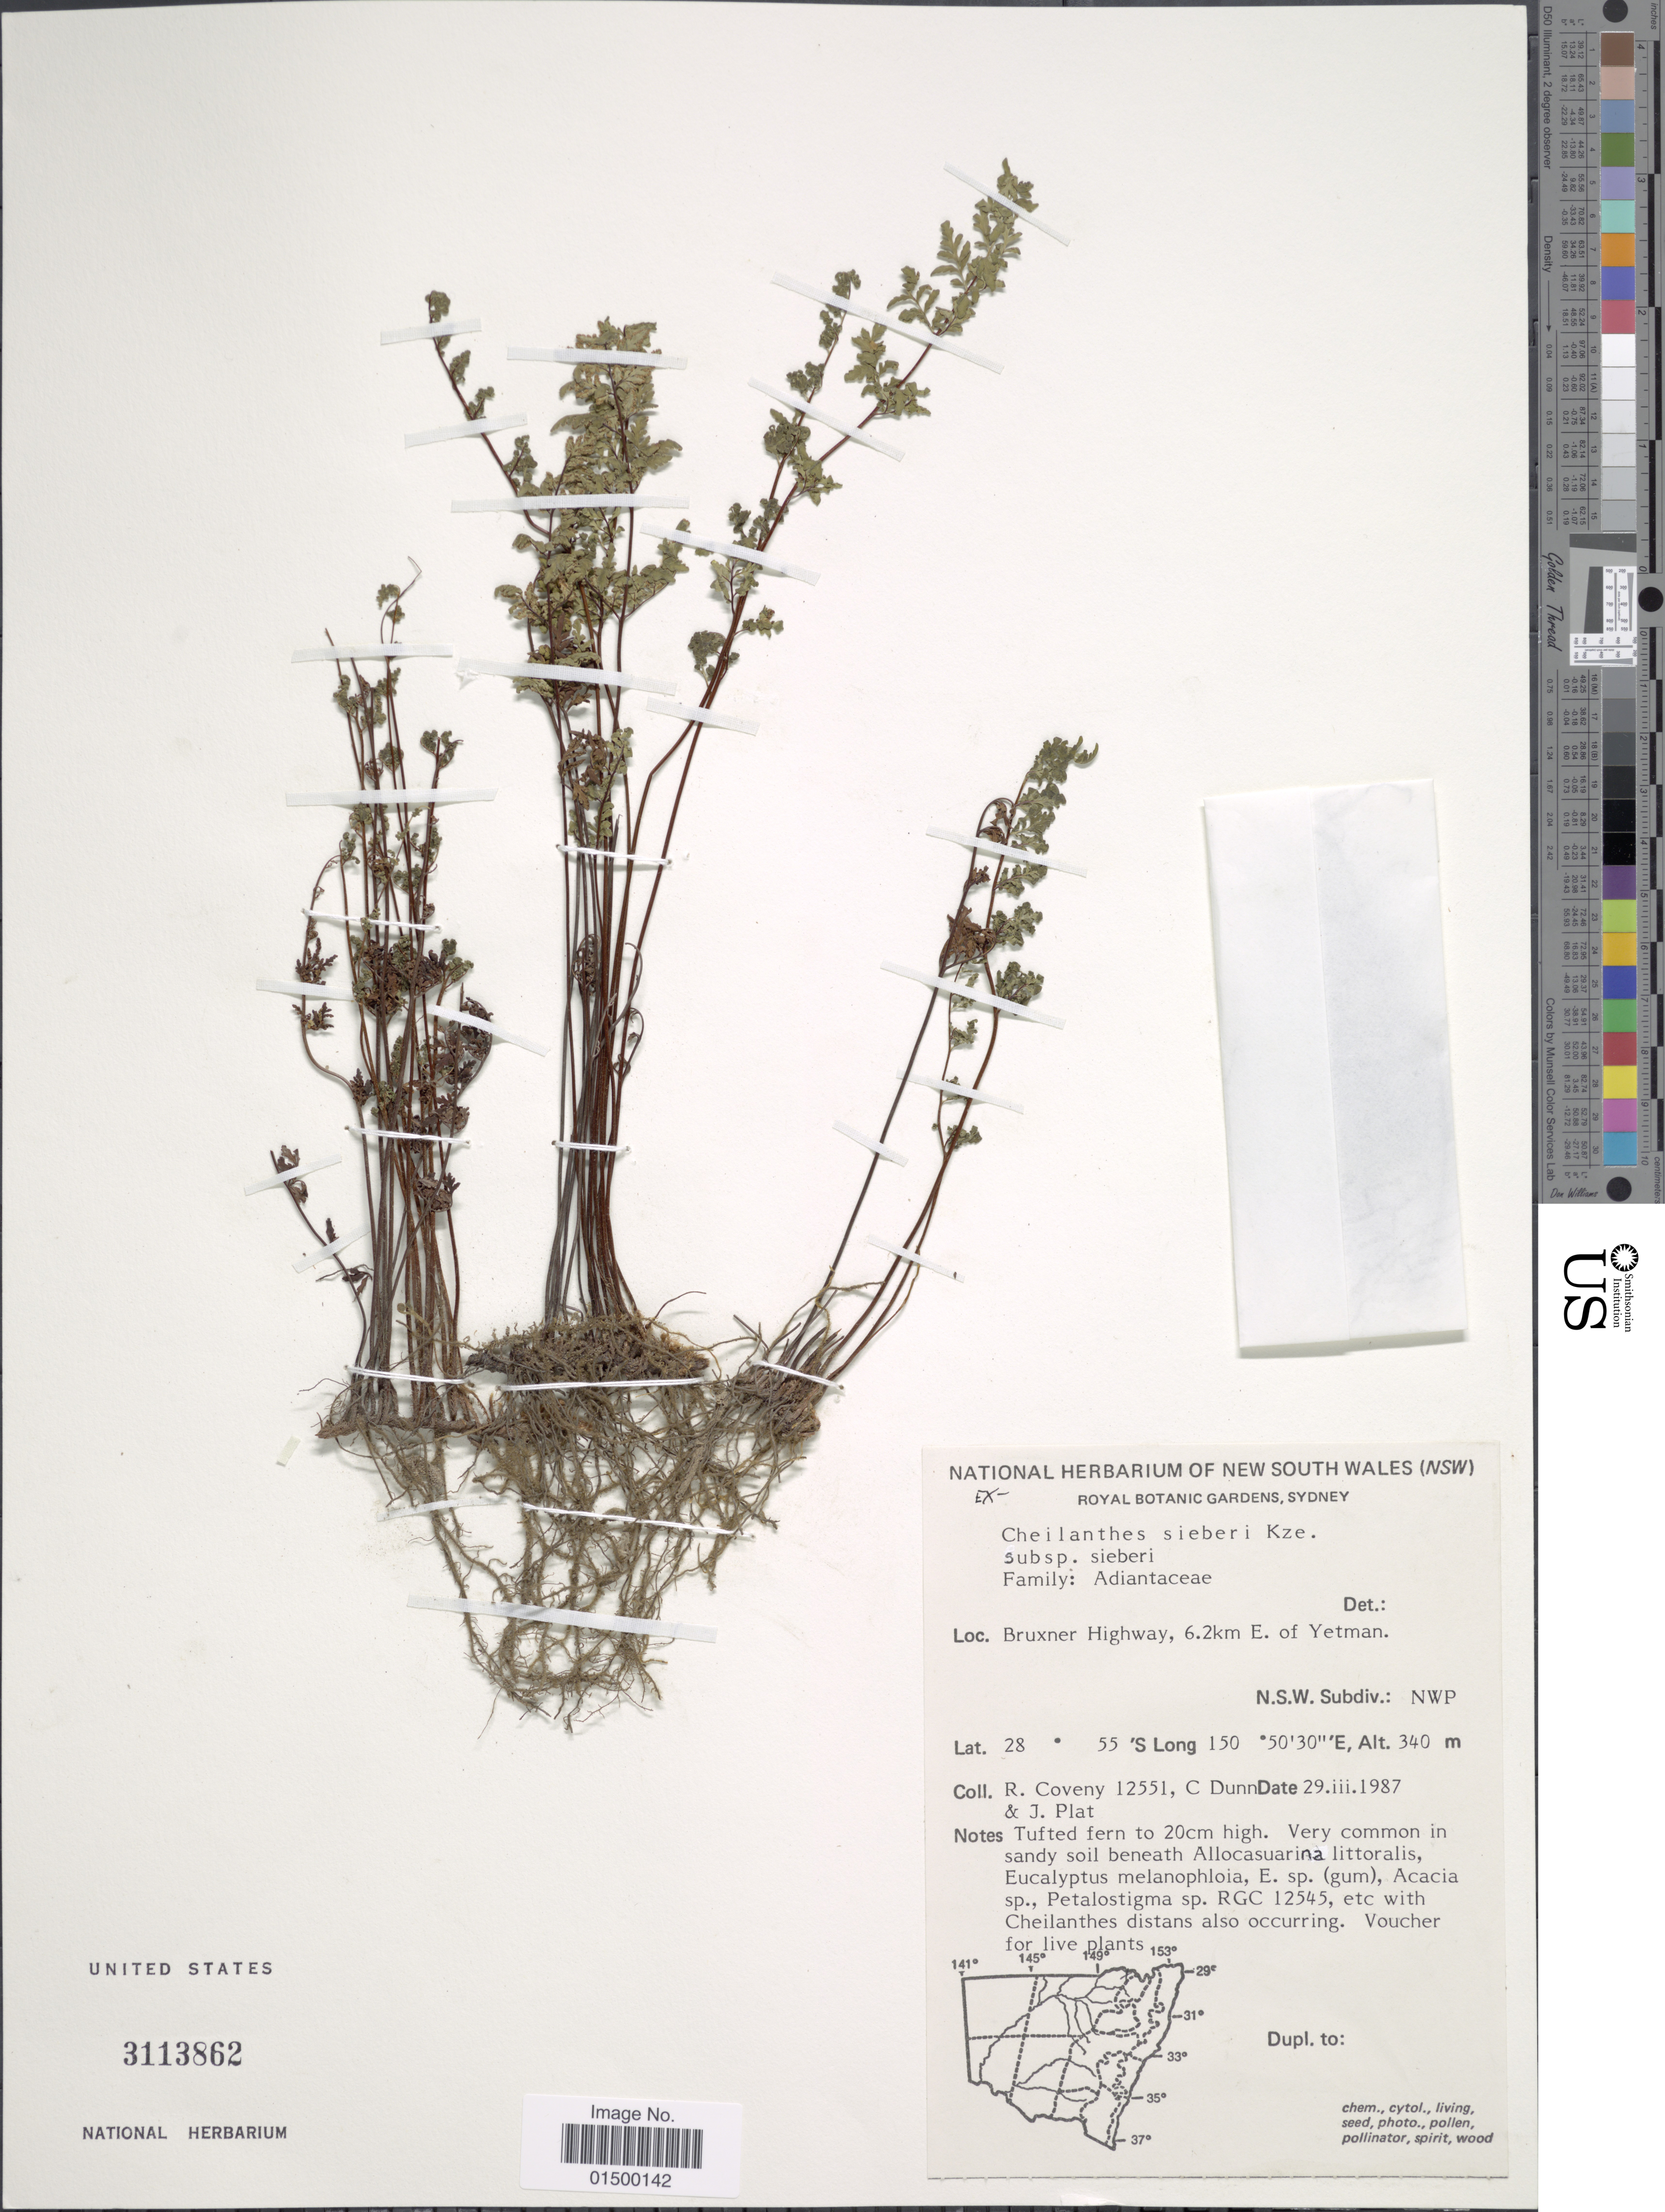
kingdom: Plantae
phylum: Tracheophyta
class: Polypodiopsida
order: Polypodiales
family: Pteridaceae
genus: Cheilanthes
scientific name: Cheilanthes sieberi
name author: Kunze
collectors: R. Coveny, C. Dunn & J. Plat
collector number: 12551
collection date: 1987-03-29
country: Australia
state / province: New South Wales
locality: Bruxer Highway, 6.2km E. of Yetman. N.S.W. Subdiv.: NWP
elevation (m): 340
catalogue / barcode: US 3113862